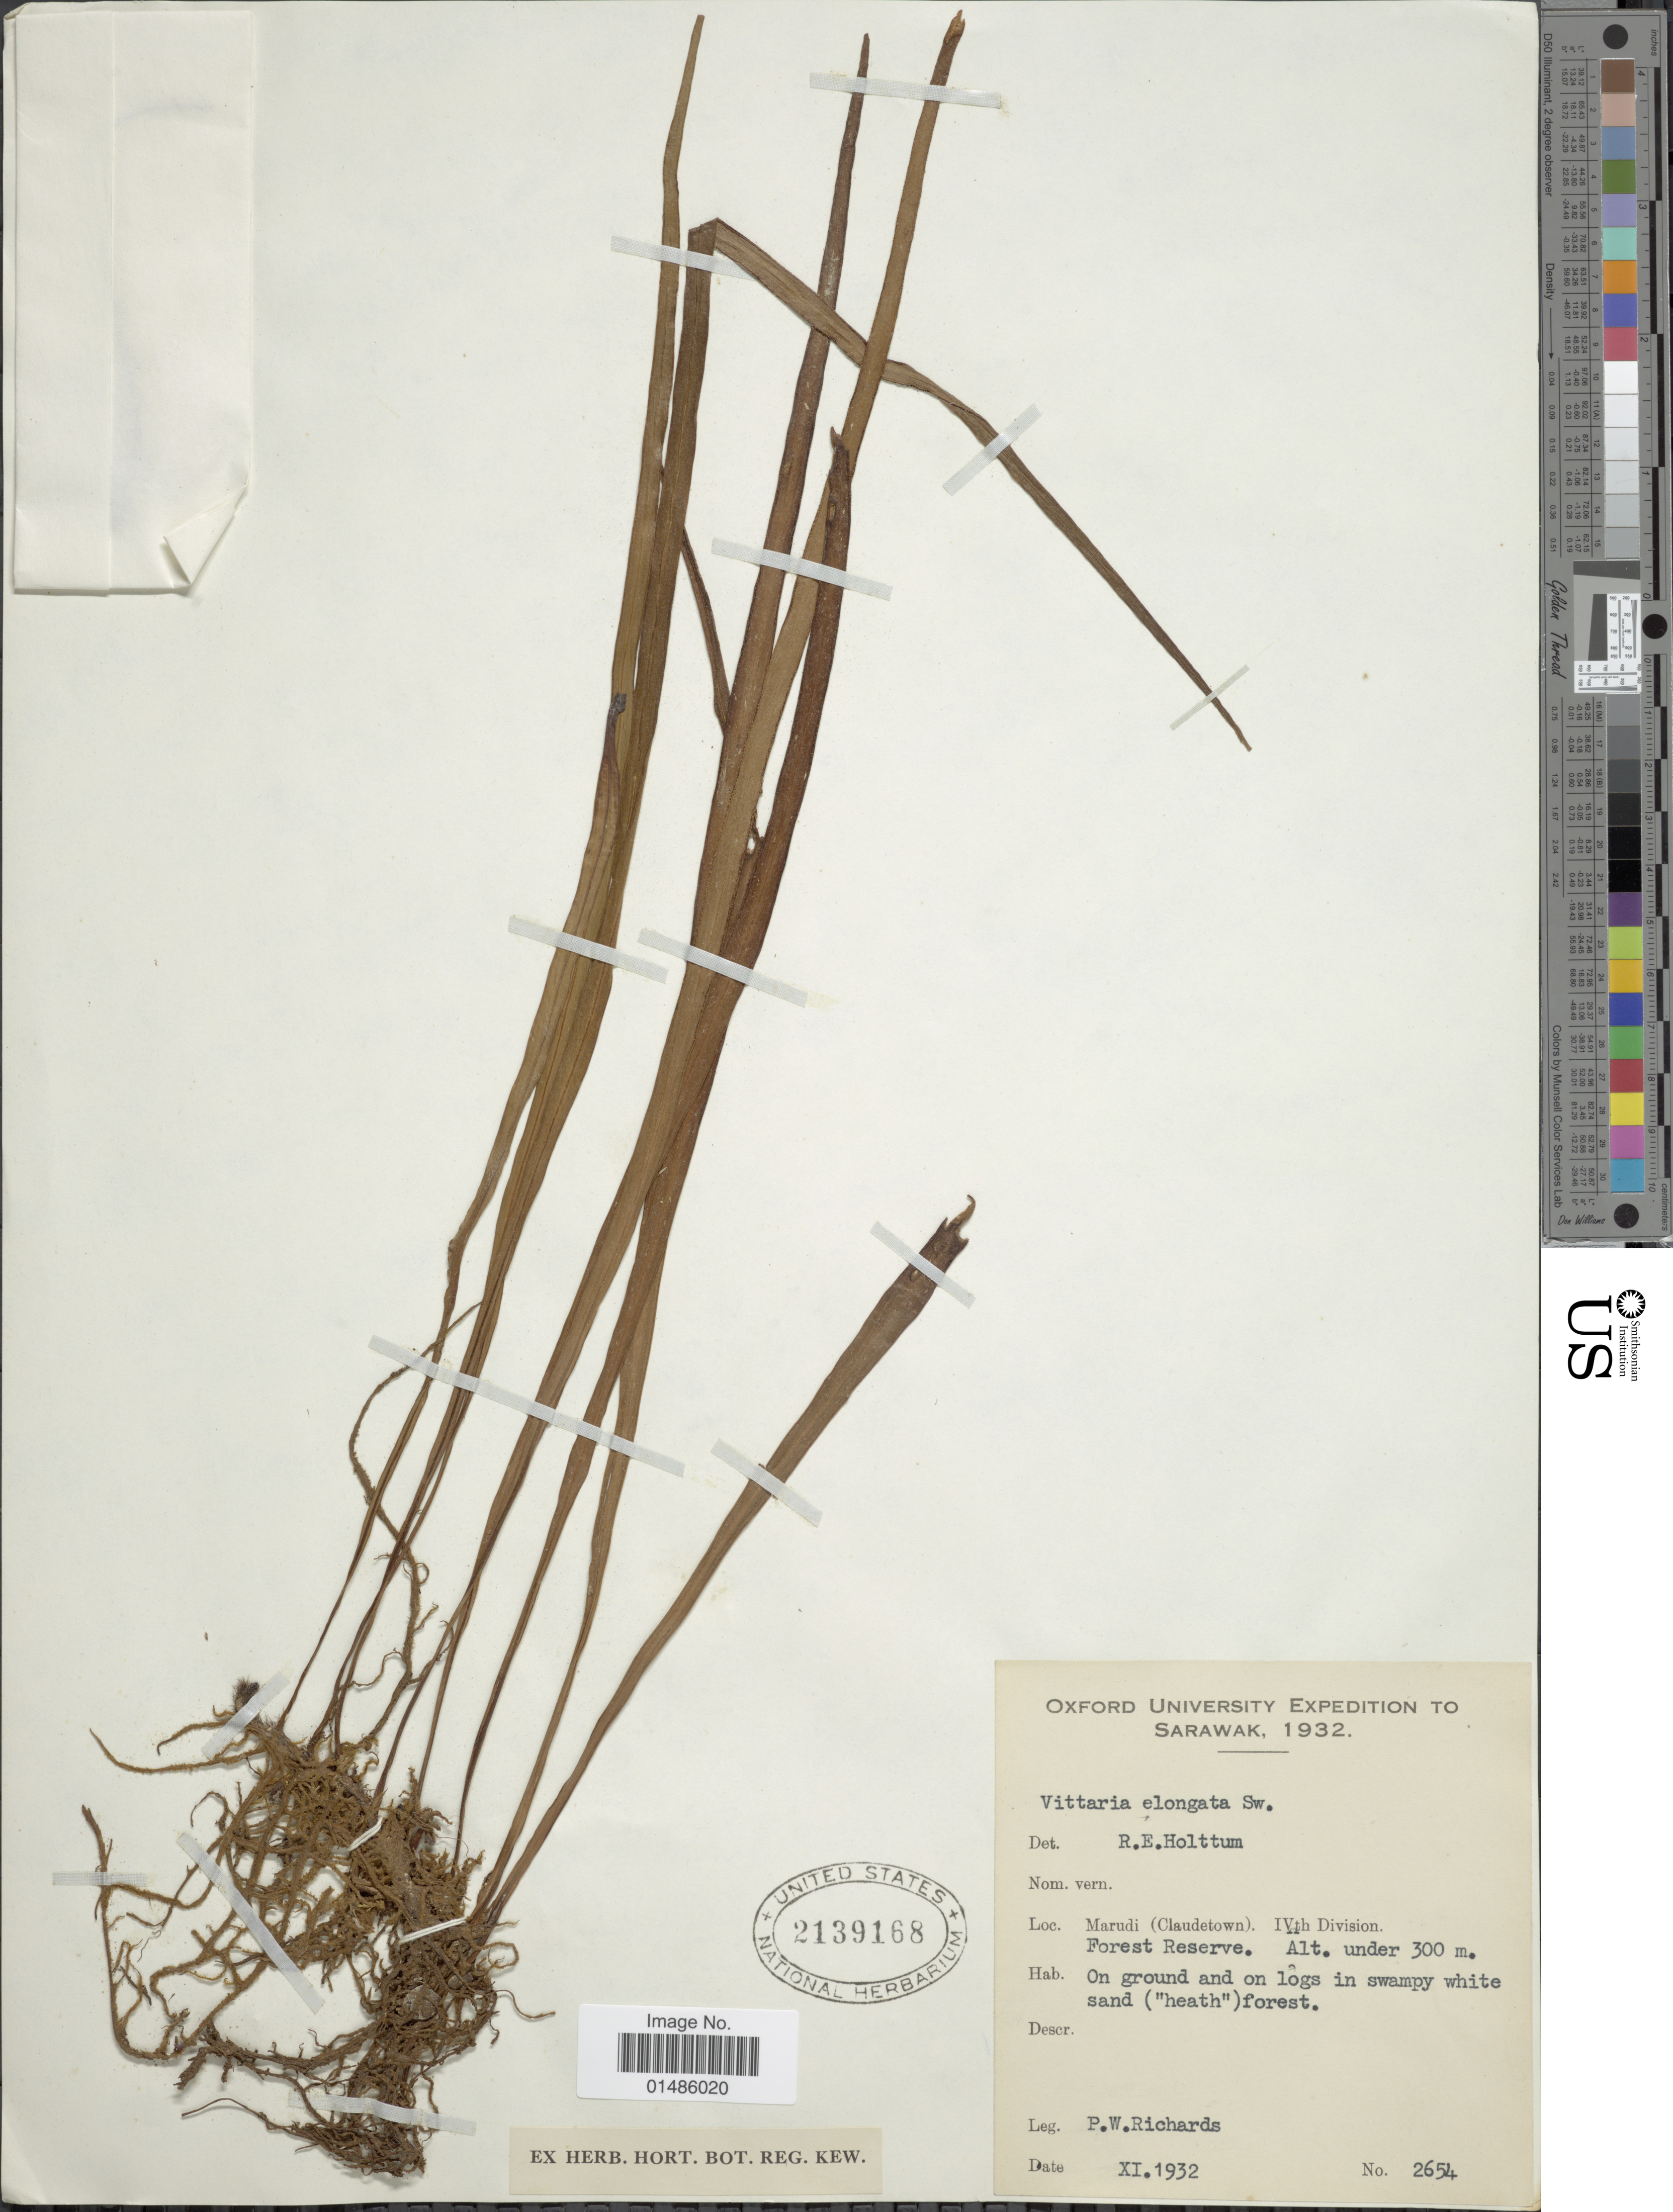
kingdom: Plantae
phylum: Tracheophyta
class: Polypodiopsida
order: Polypodiales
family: Pteridaceae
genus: Haplopteris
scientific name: Haplopteris elongata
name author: (Sw.) Crane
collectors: P. Richards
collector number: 2654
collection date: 1932-11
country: Malaysia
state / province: Sarawak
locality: Marudi (Claudetown). IVth Division. Forest Reserve.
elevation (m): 300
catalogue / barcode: US 2139168